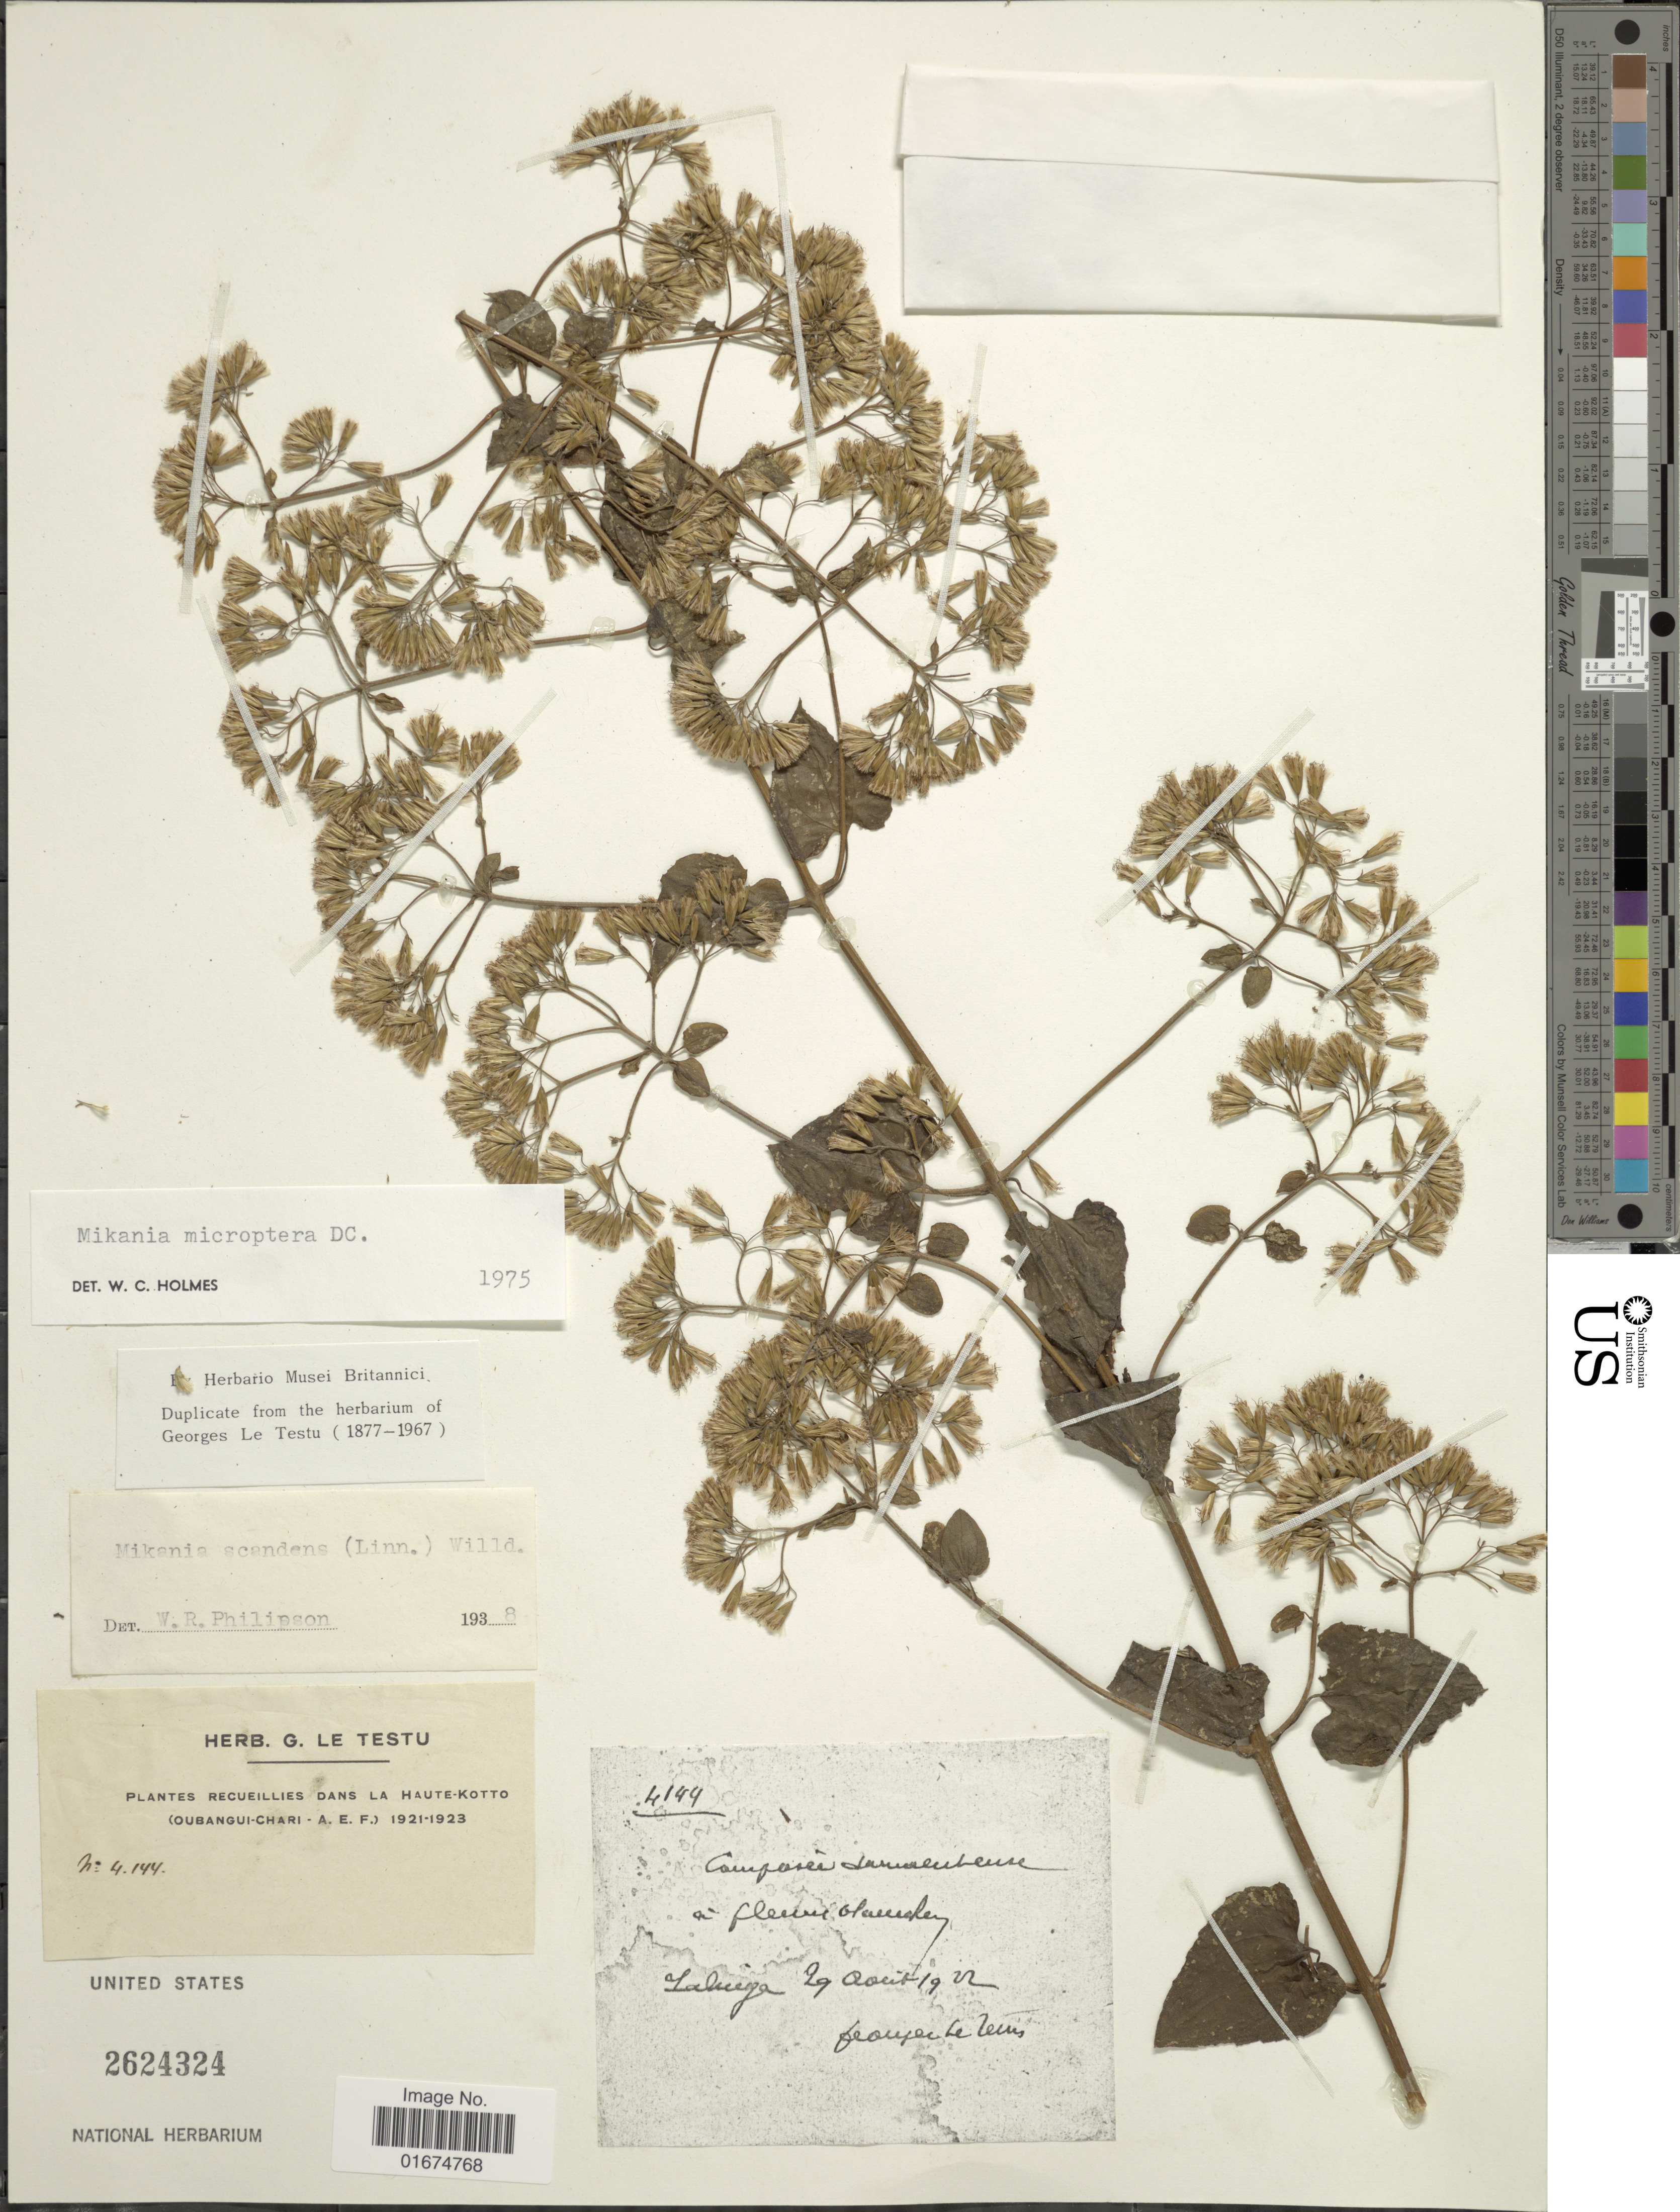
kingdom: Plantae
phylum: Tracheophyta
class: Magnoliopsida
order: Asterales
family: Asteraceae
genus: Mikania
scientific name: Mikania microptera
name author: DC.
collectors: G. Le Testu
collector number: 4144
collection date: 1922-08-29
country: Central African Republic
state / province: Haute-Kotto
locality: Recueillies dans la Haute-Kotto (Oubangui-Chari)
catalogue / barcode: US 2624324